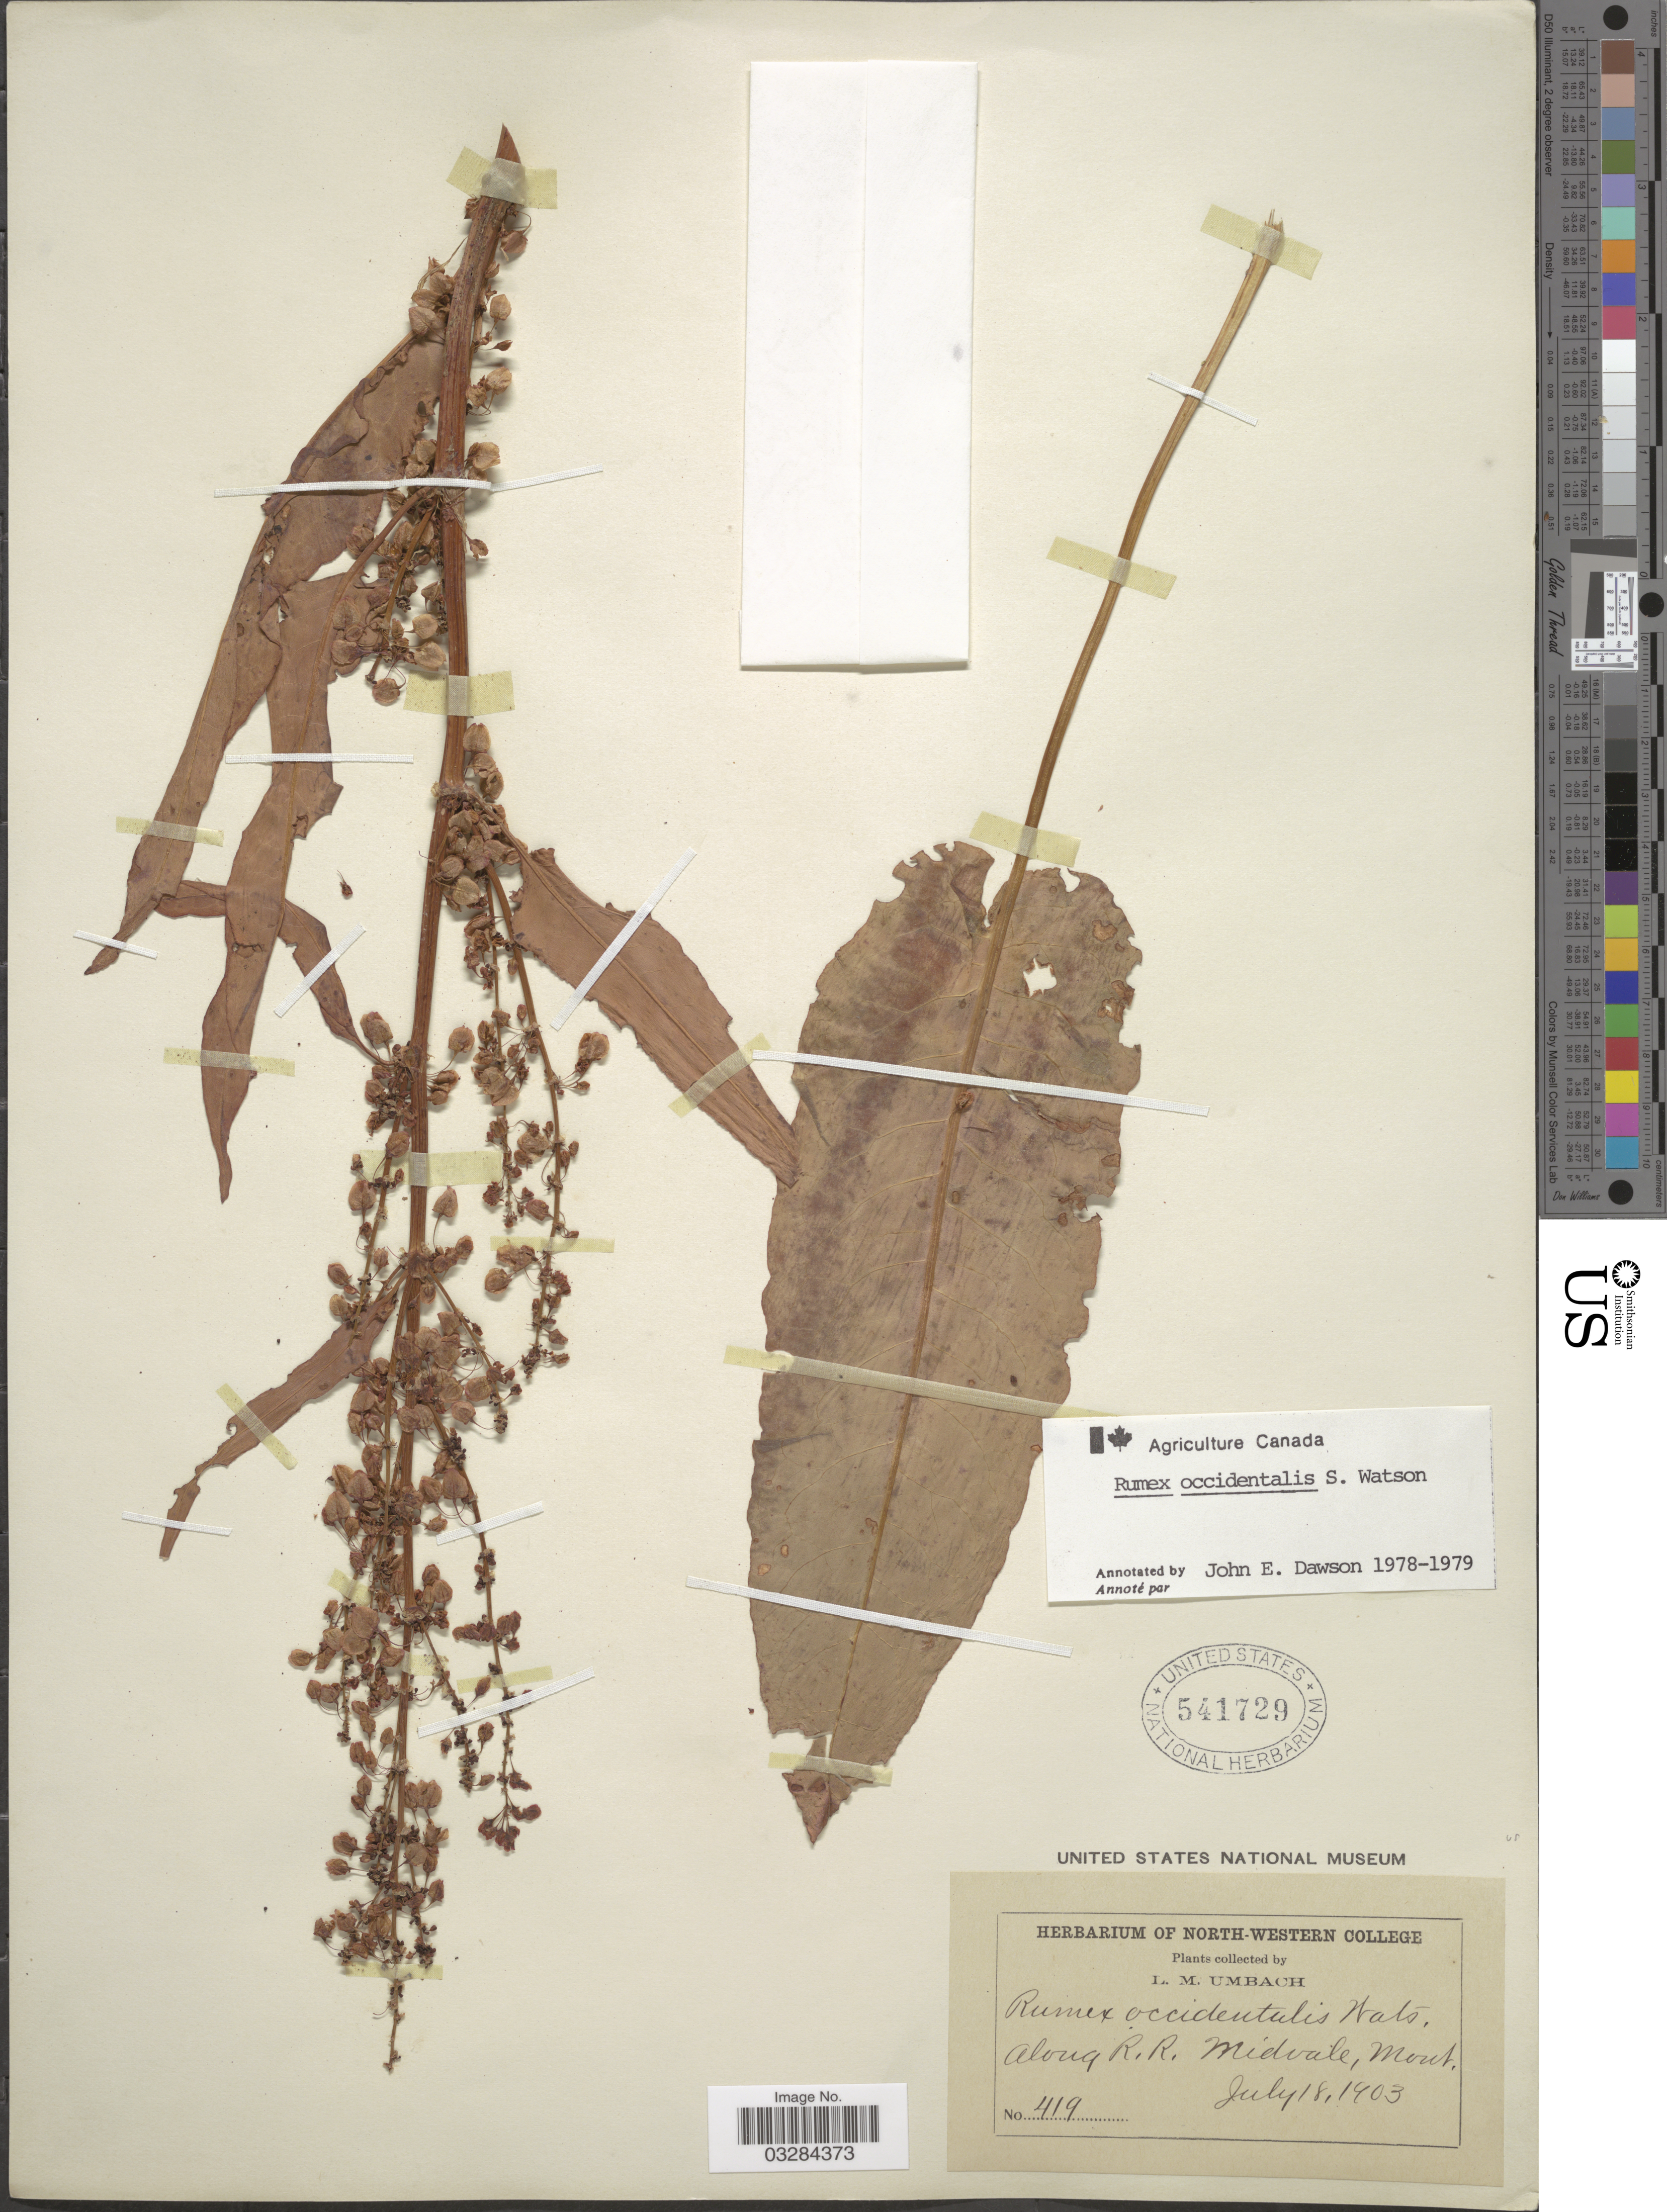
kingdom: Plantae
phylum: Tracheophyta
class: Magnoliopsida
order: Caryophyllales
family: Polygonaceae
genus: Rumex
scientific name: Rumex occidentalis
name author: S. Watson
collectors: L. M. Umbach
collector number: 419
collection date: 1903-07-18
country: United States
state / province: Montana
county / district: Lincoln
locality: Along R.R. Midvale.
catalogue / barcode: US 541729